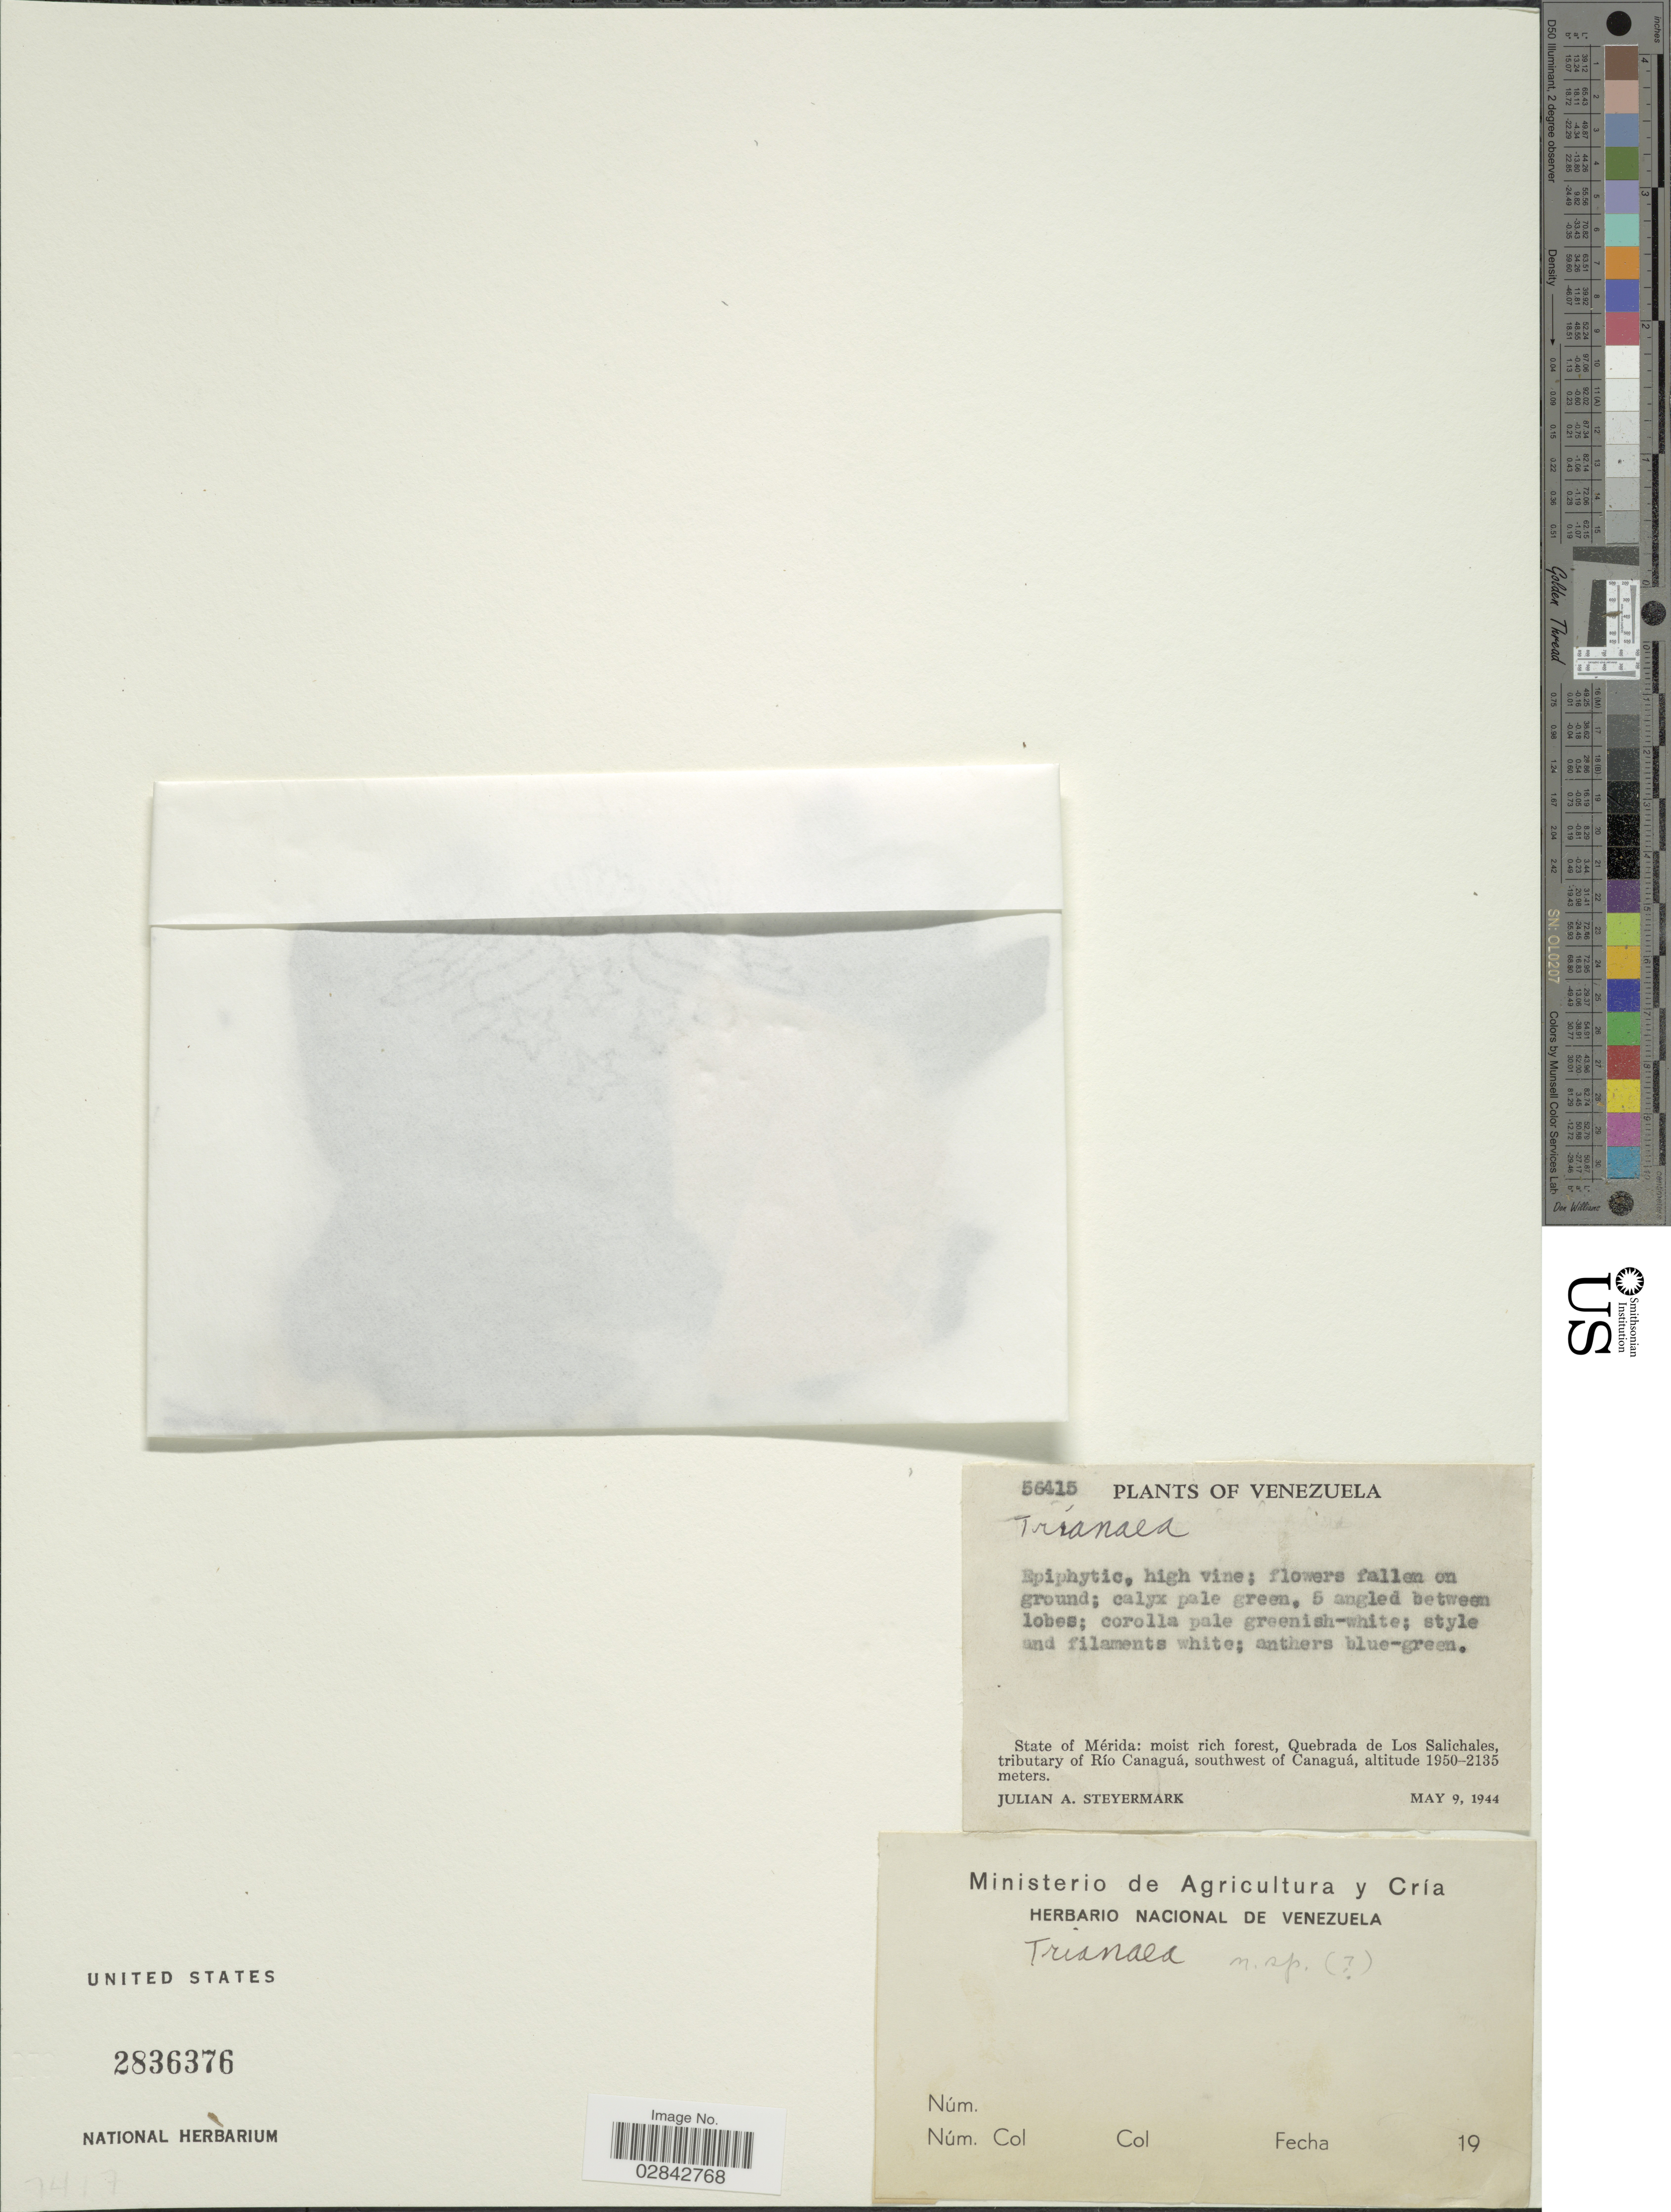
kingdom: Plantae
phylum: Tracheophyta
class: Magnoliopsida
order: Solanales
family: Solanaceae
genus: Trianaea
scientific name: Trianaea sp.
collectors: J. Steyermark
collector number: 56415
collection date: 1944-05-09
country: Venezuela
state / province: Mérida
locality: Quebrada de Los Salichales, tributary of Río Canaguá, southwest of Canaguá.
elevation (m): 1950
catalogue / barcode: US 2836376